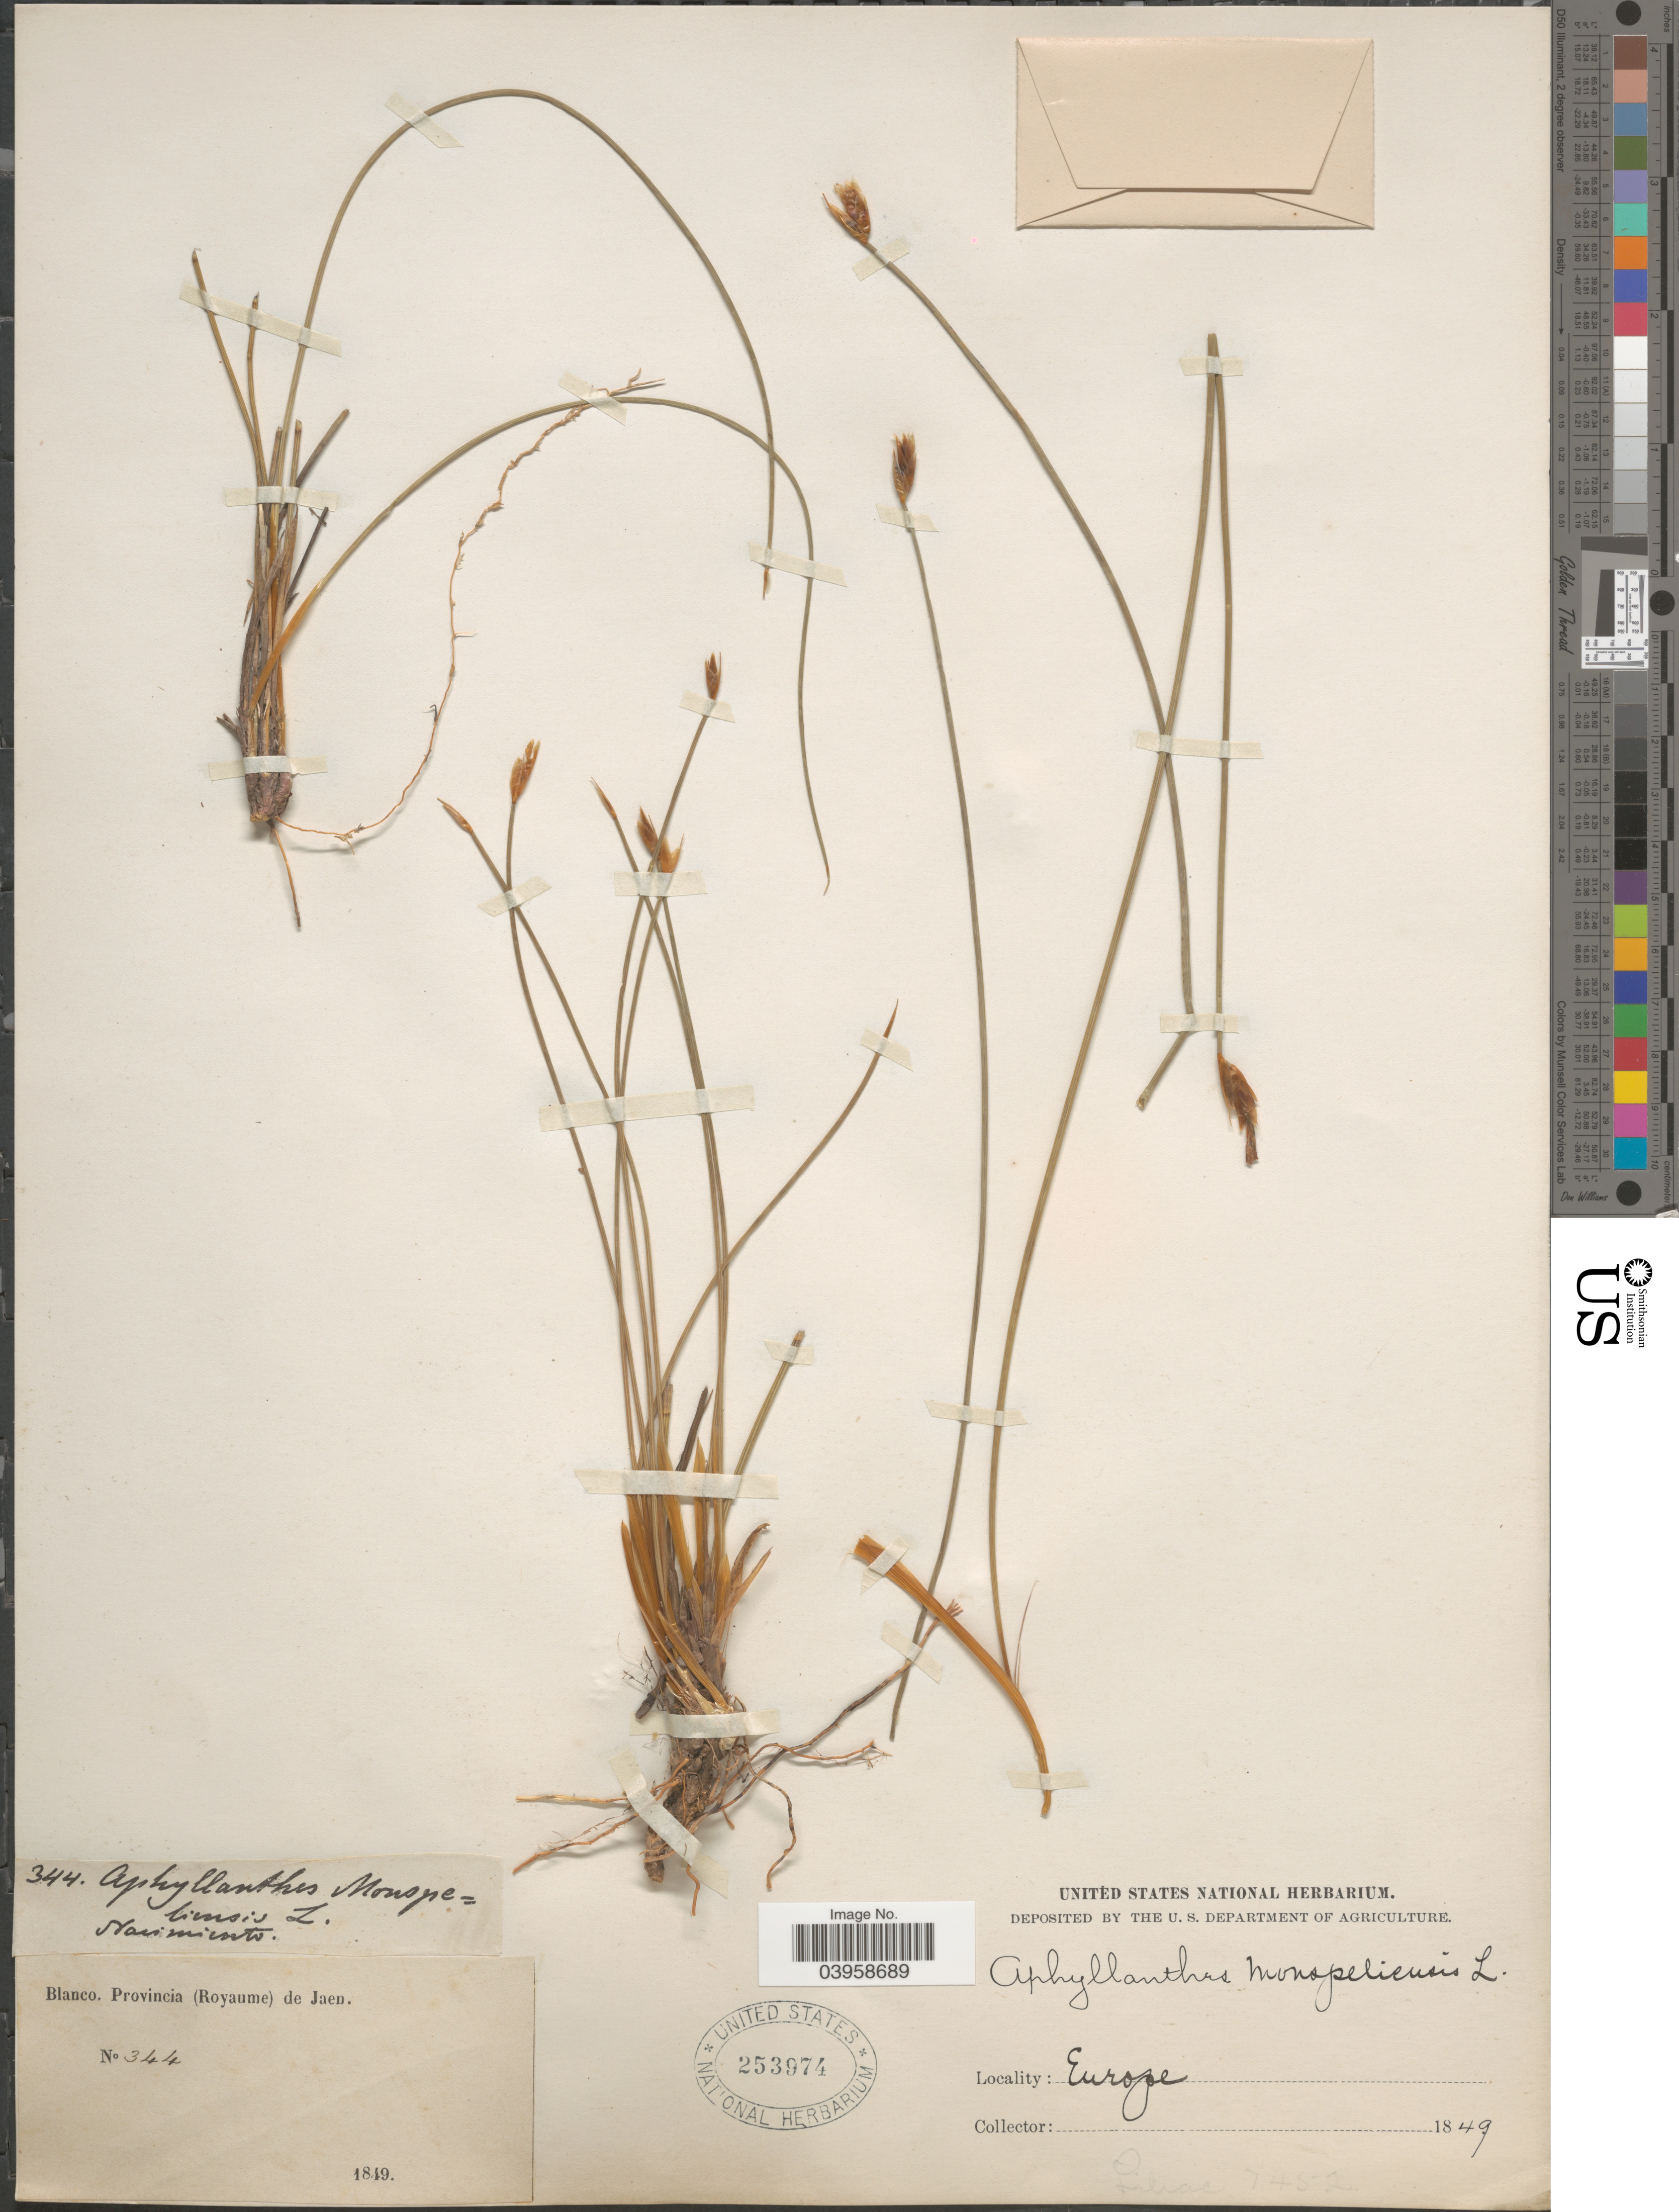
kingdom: Plantae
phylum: Tracheophyta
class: Liliopsida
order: Asparagales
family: Asparagaceae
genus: Aphyllanthes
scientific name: Aphyllanthes monspeliensis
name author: L.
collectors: Blanco, --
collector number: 344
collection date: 1849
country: Spain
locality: Provincia (Royaume) de Jaen. Europe.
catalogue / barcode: US 253974